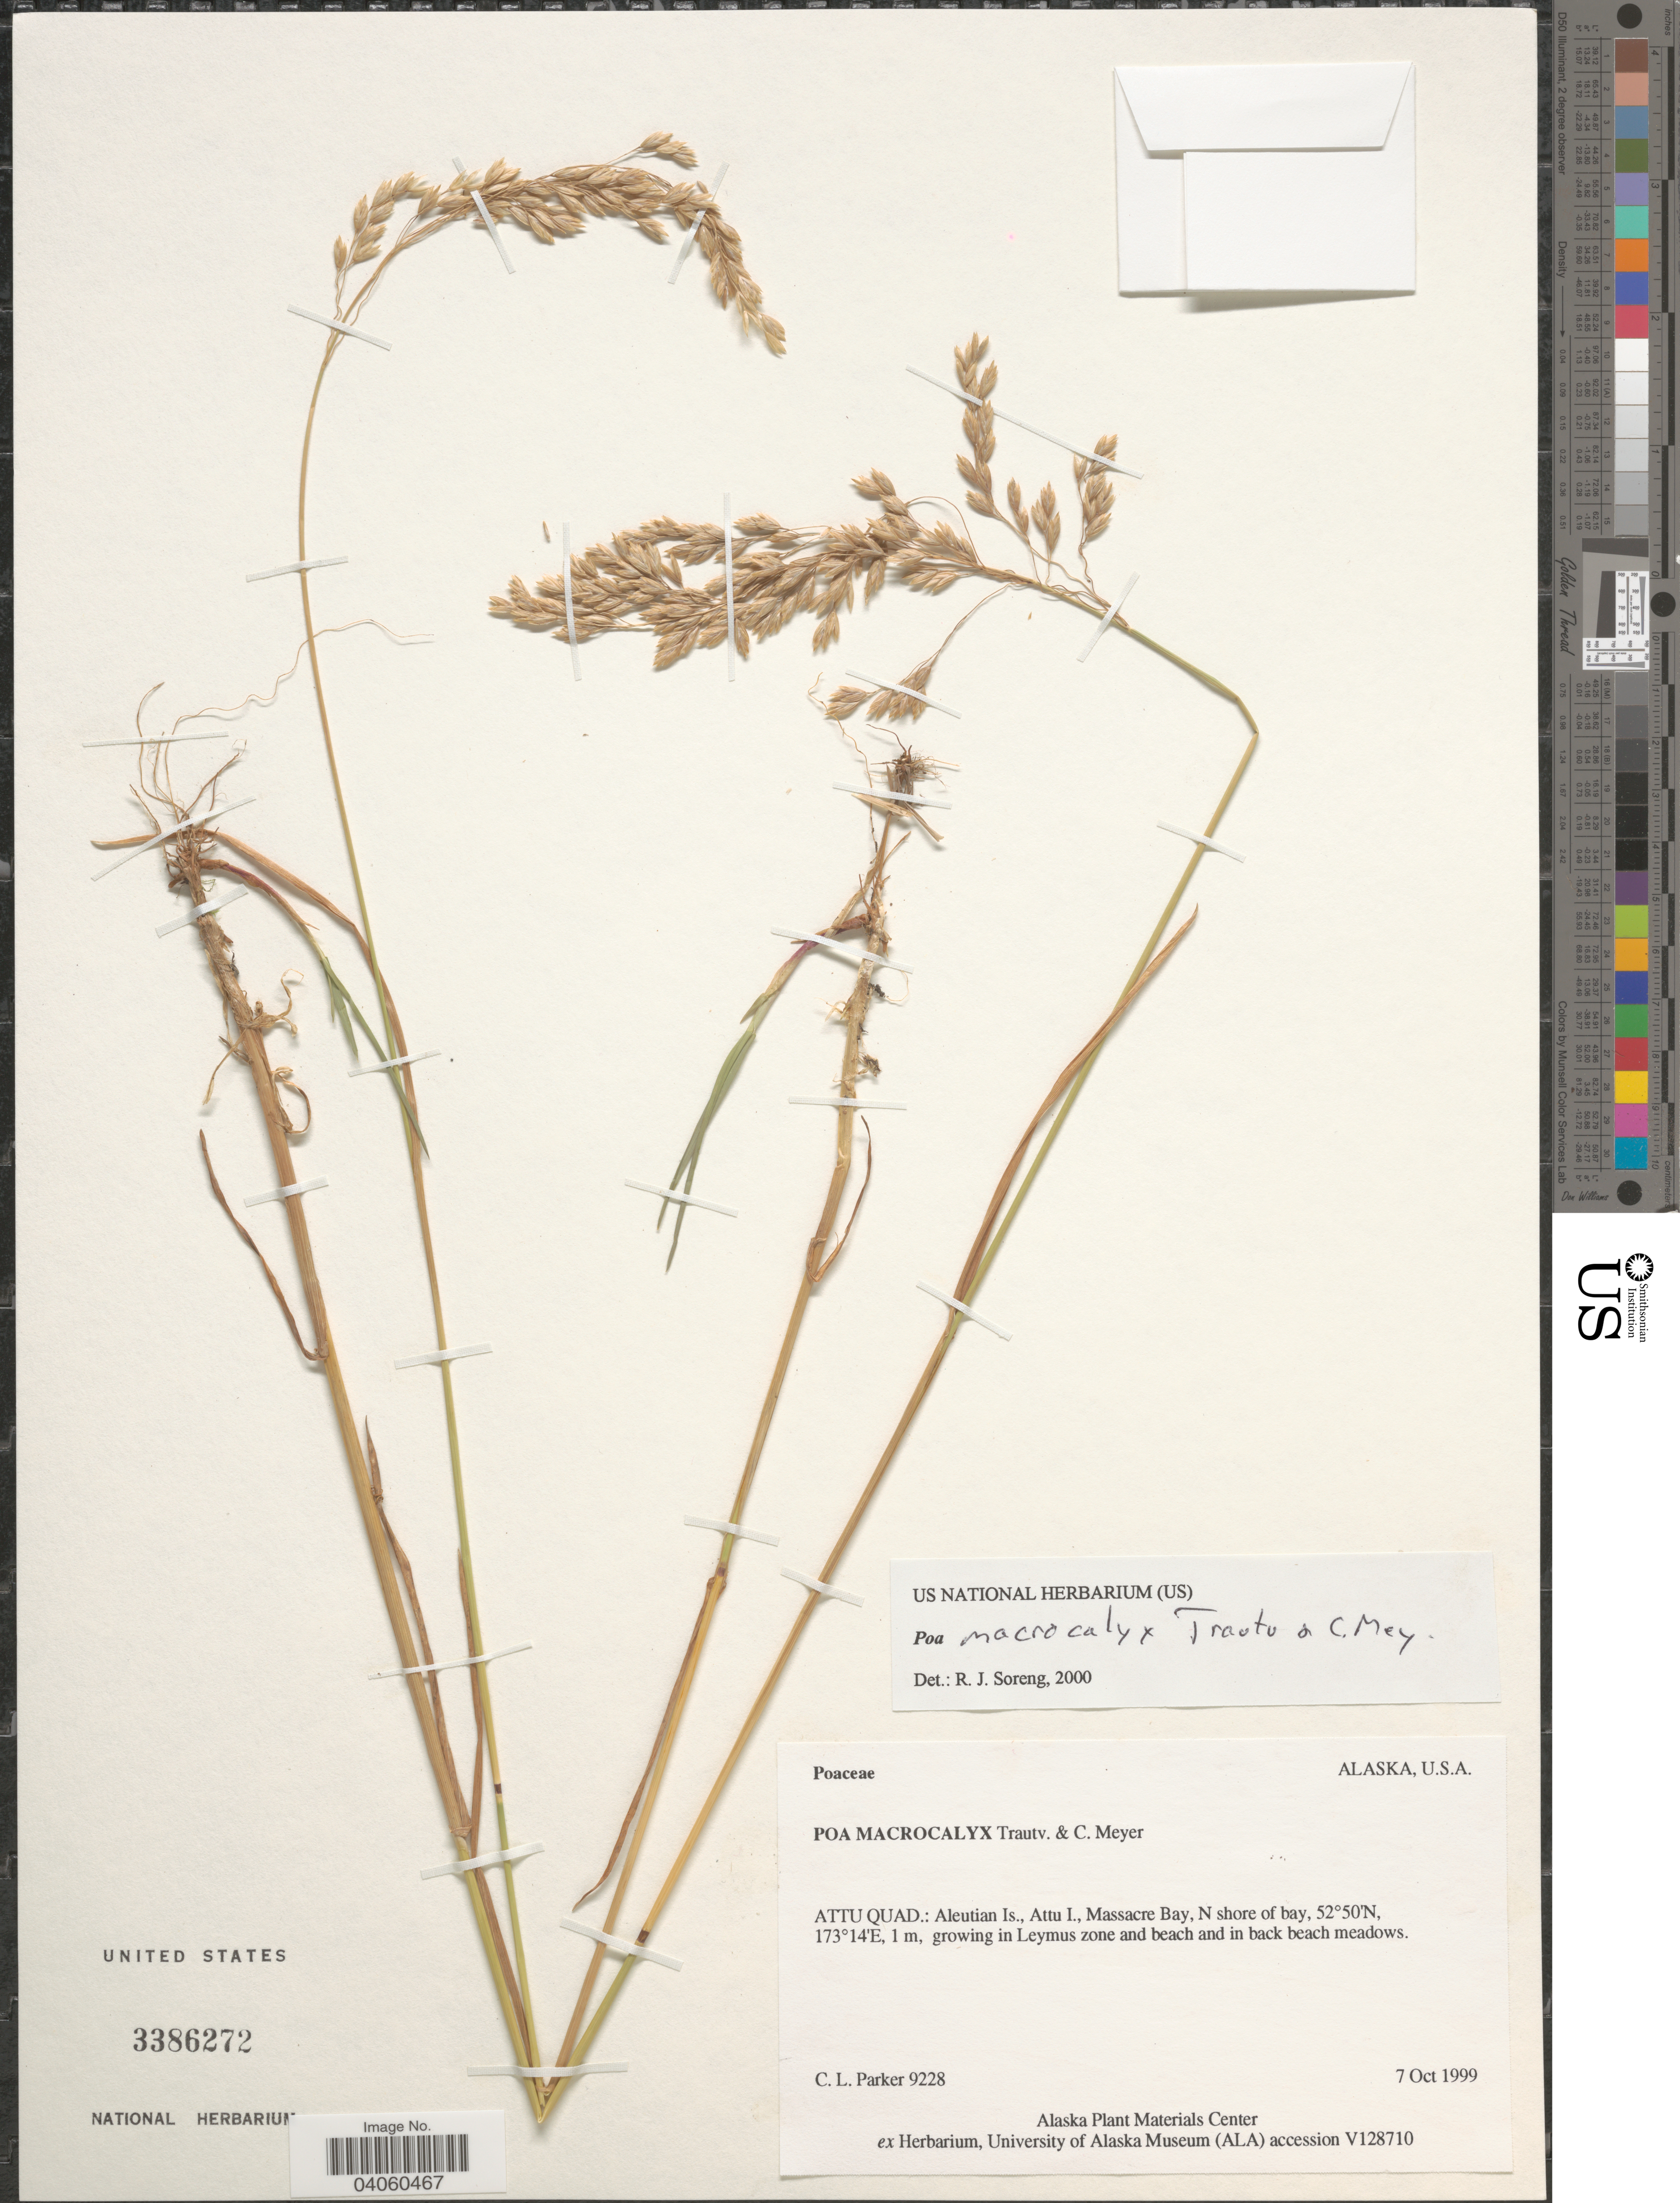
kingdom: Plantae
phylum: Tracheophyta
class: Liliopsida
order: Poales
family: Poaceae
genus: Poa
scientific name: Poa macrocalyx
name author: Trautv. & C.A. Mey.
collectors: C. L. Parker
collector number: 9228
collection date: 1999-10-07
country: United States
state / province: Alaska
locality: Attu Quad.: Aleutian Is., Attu I., Massacre Bay, N shore of bay, growing in Leymus zone and beach and in back beach meadows.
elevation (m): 1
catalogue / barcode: US 3386272